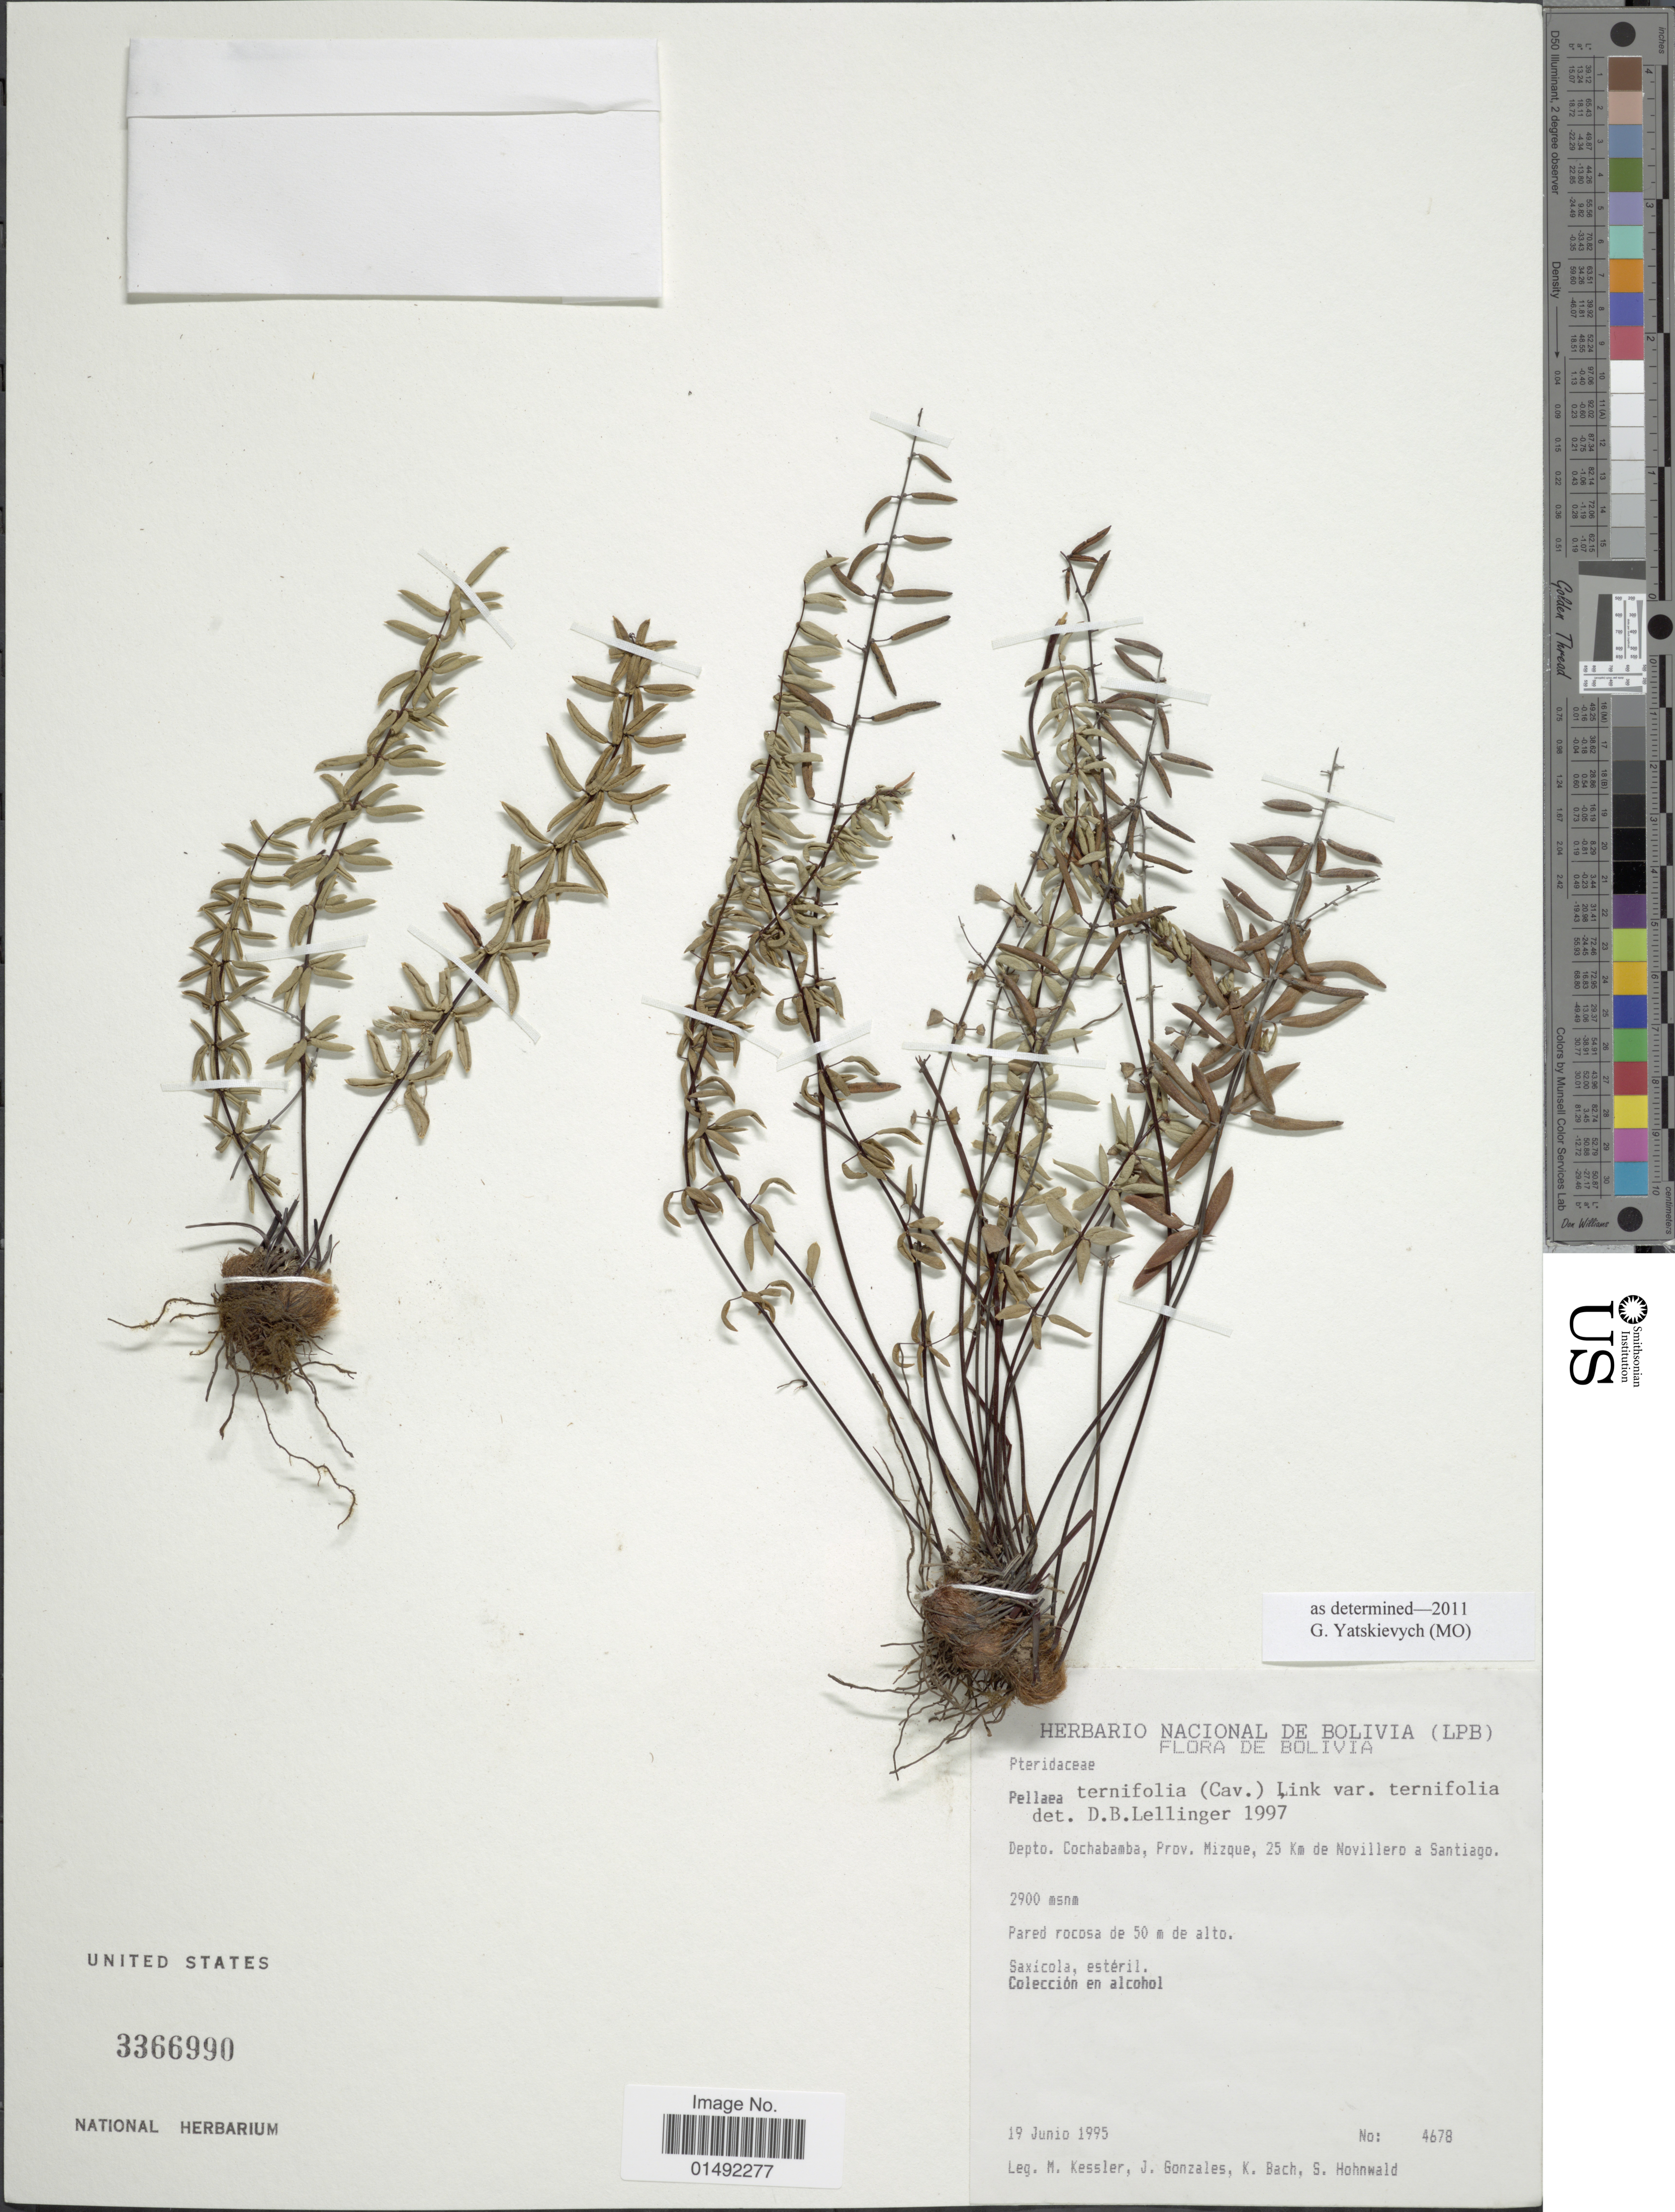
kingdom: Plantae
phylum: Tracheophyta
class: Polypodiopsida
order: Polypodiales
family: Pteridaceae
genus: Pellaea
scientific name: Pellaea ternifolia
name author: (Cav.) Link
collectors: M. Kessler, J. Gonzales, K. Bach & S. Hohnwald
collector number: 4678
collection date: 1995-06-19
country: Bolivia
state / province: Cochabamba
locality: Dept. Cochabamba, Prov. Mizque, 25 km de Novillero a Santiago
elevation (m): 2900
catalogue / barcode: US 3366990